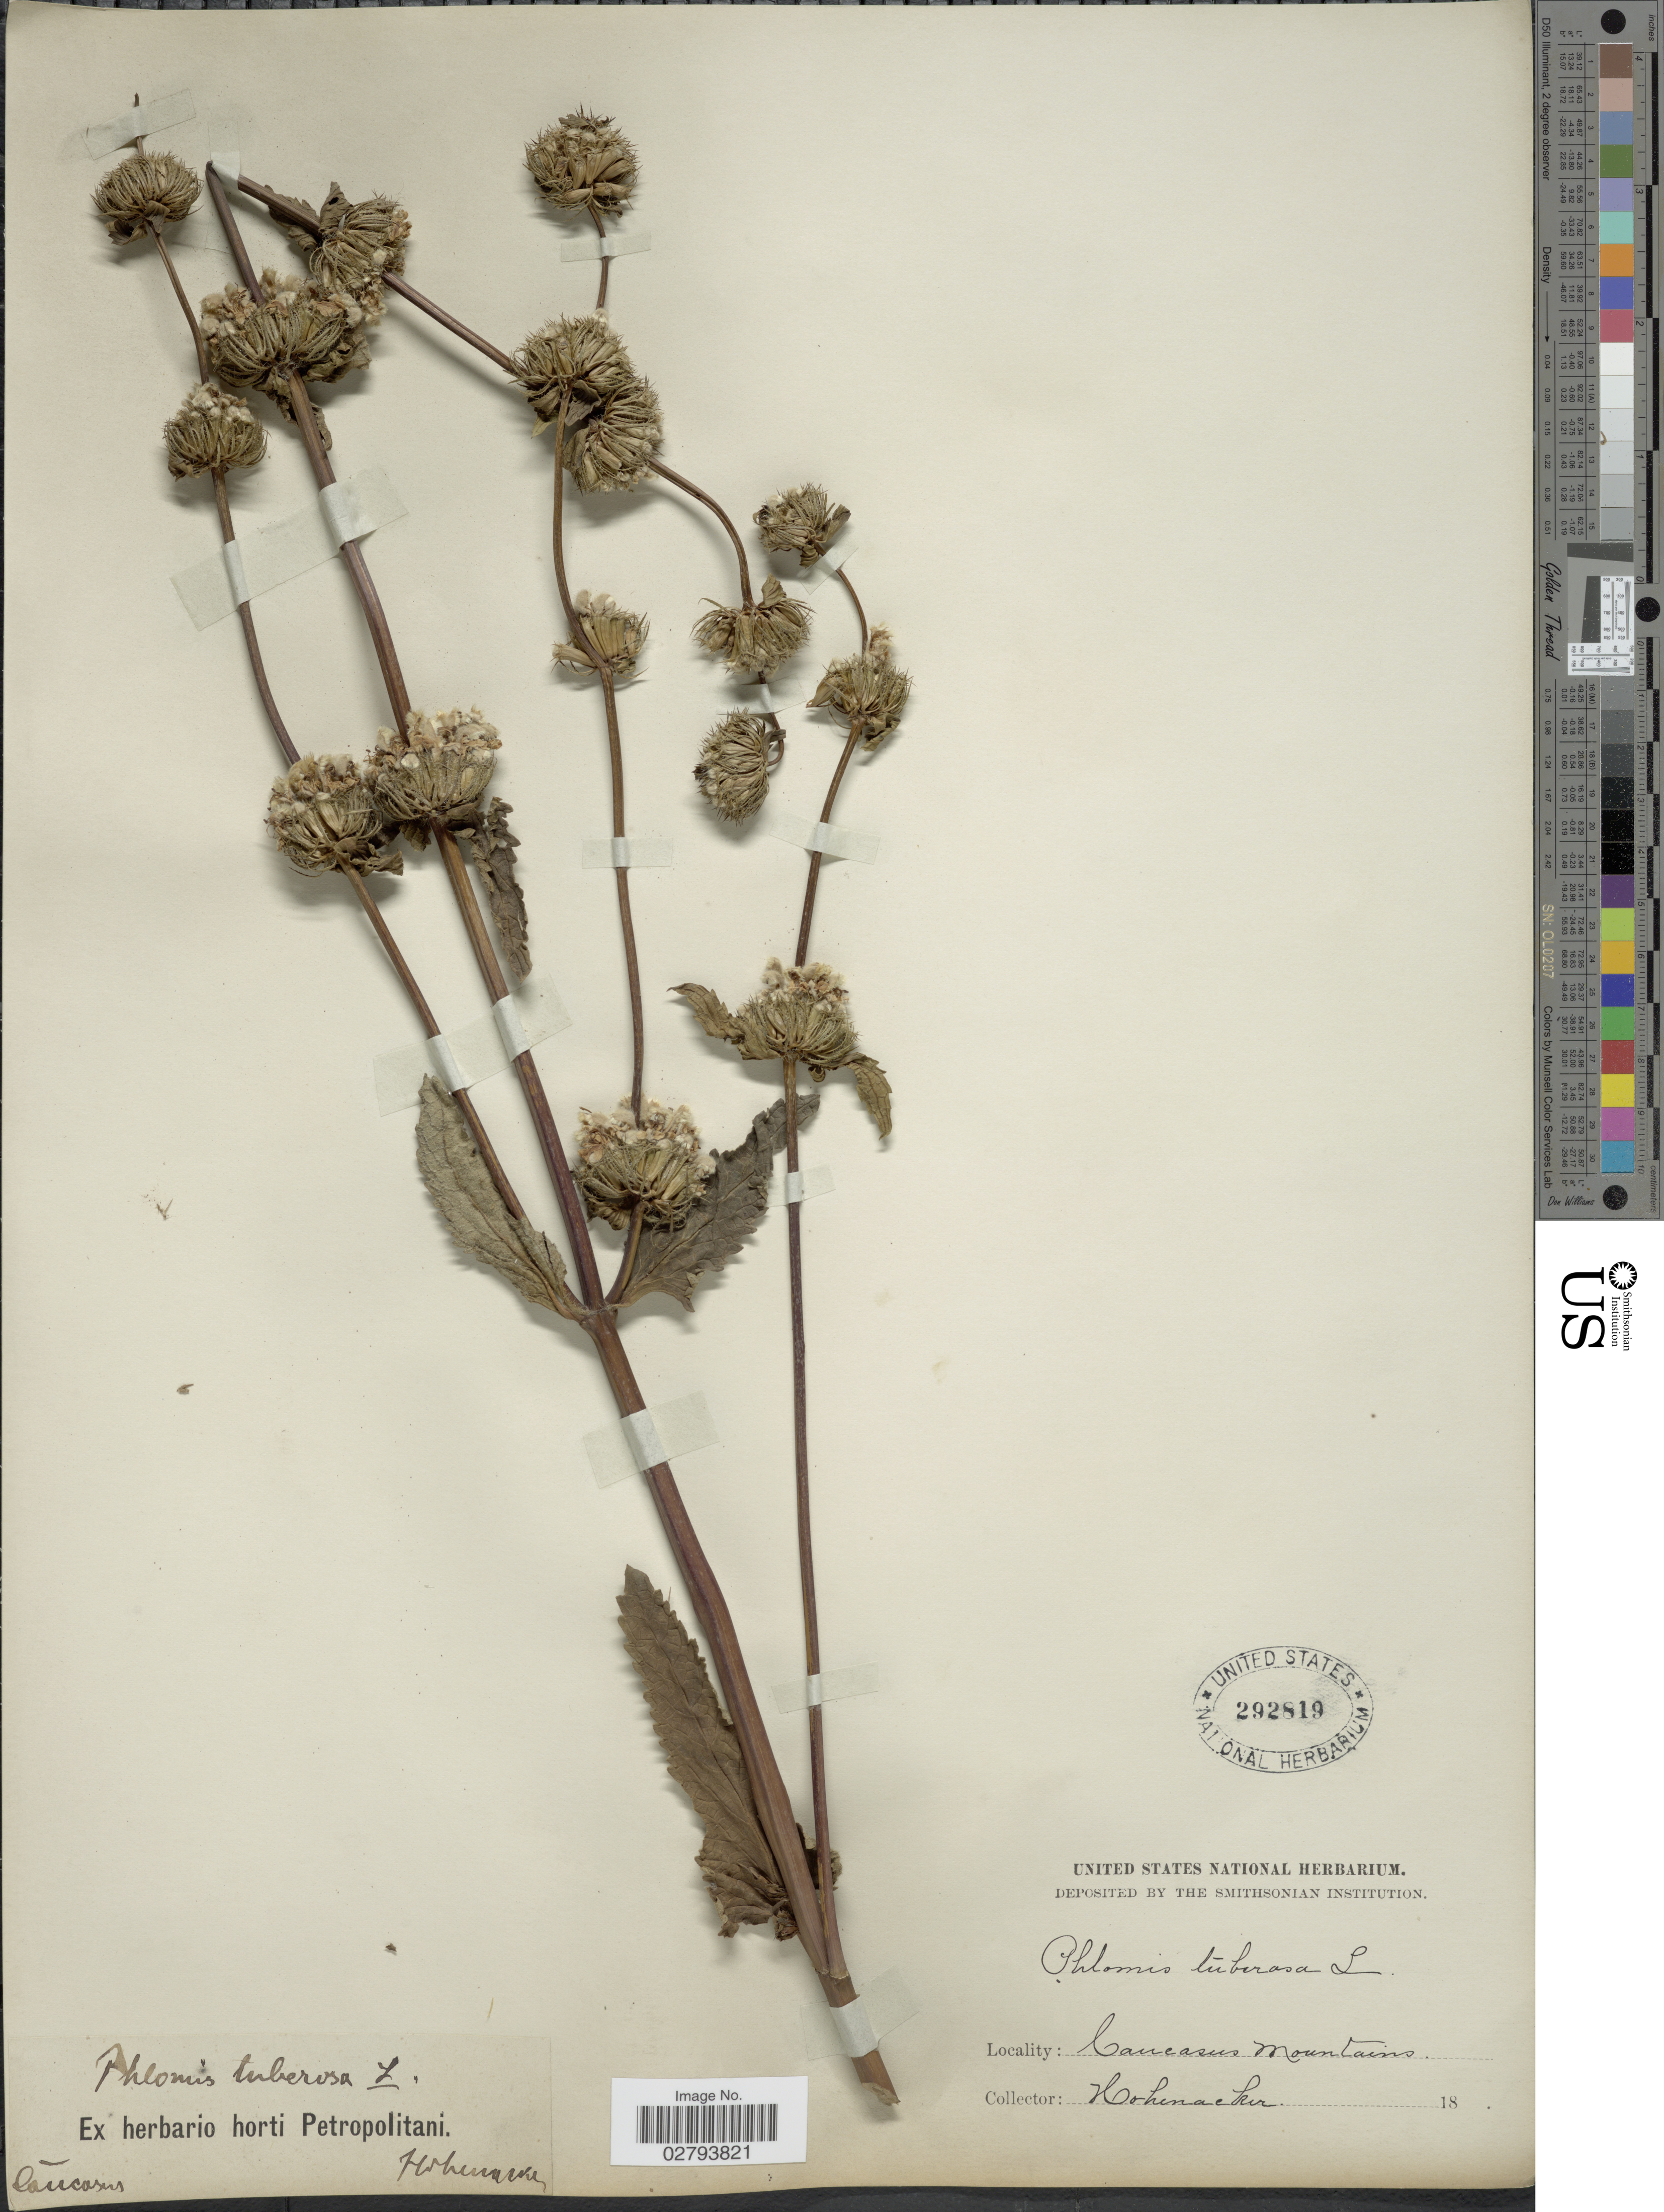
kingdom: Plantae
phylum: Tracheophyta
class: Magnoliopsida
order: Lamiales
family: Lamiaceae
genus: Phlomoides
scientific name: Phlomoides tuberosa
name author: (L.) Moench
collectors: Hohenacker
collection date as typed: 18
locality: Cáucasus, Caucasus Mountains.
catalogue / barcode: US 292819